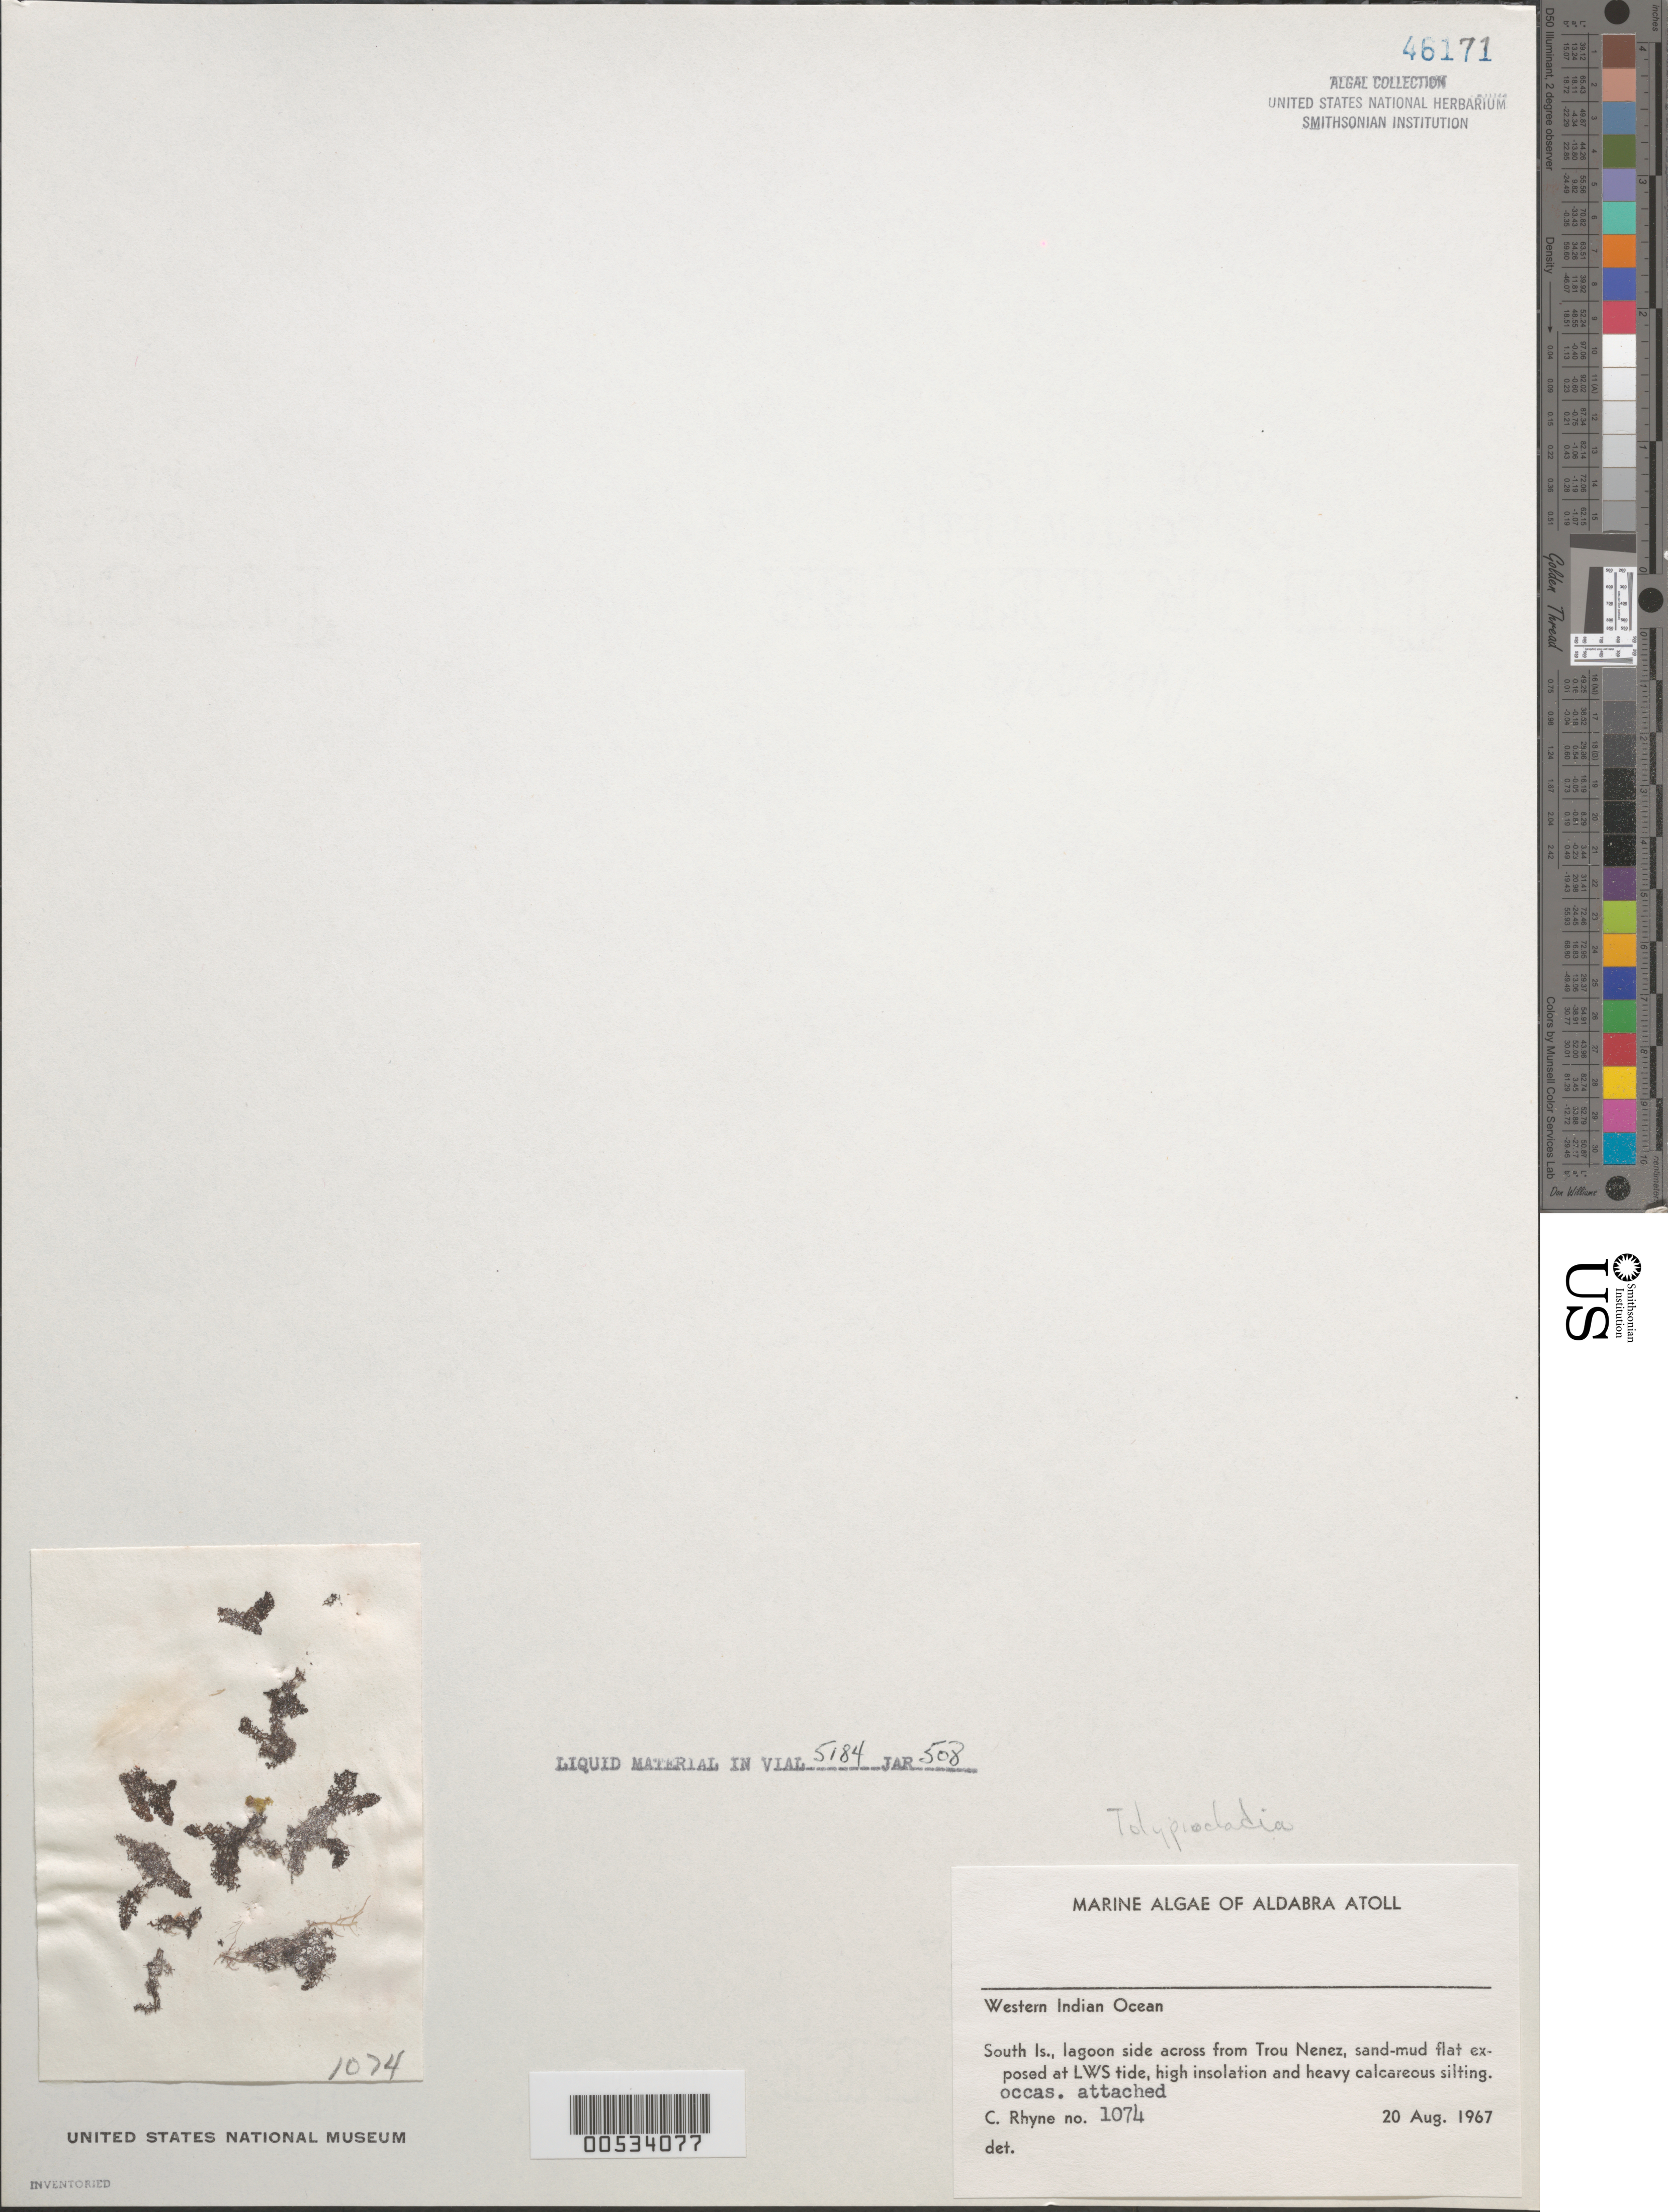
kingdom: Plantae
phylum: Rhodophyta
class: Florideophyceae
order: Ceramiales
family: Rhodomelaceae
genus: Tolypiocladia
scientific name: Tolypiocladia sp.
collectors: C. Rhyne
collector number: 1074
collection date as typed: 20 Aug 1967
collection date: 1967-08-20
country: Seychelles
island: Aldabra Atoll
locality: Opposite Trou Nenez, South Islet.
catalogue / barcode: US 46171